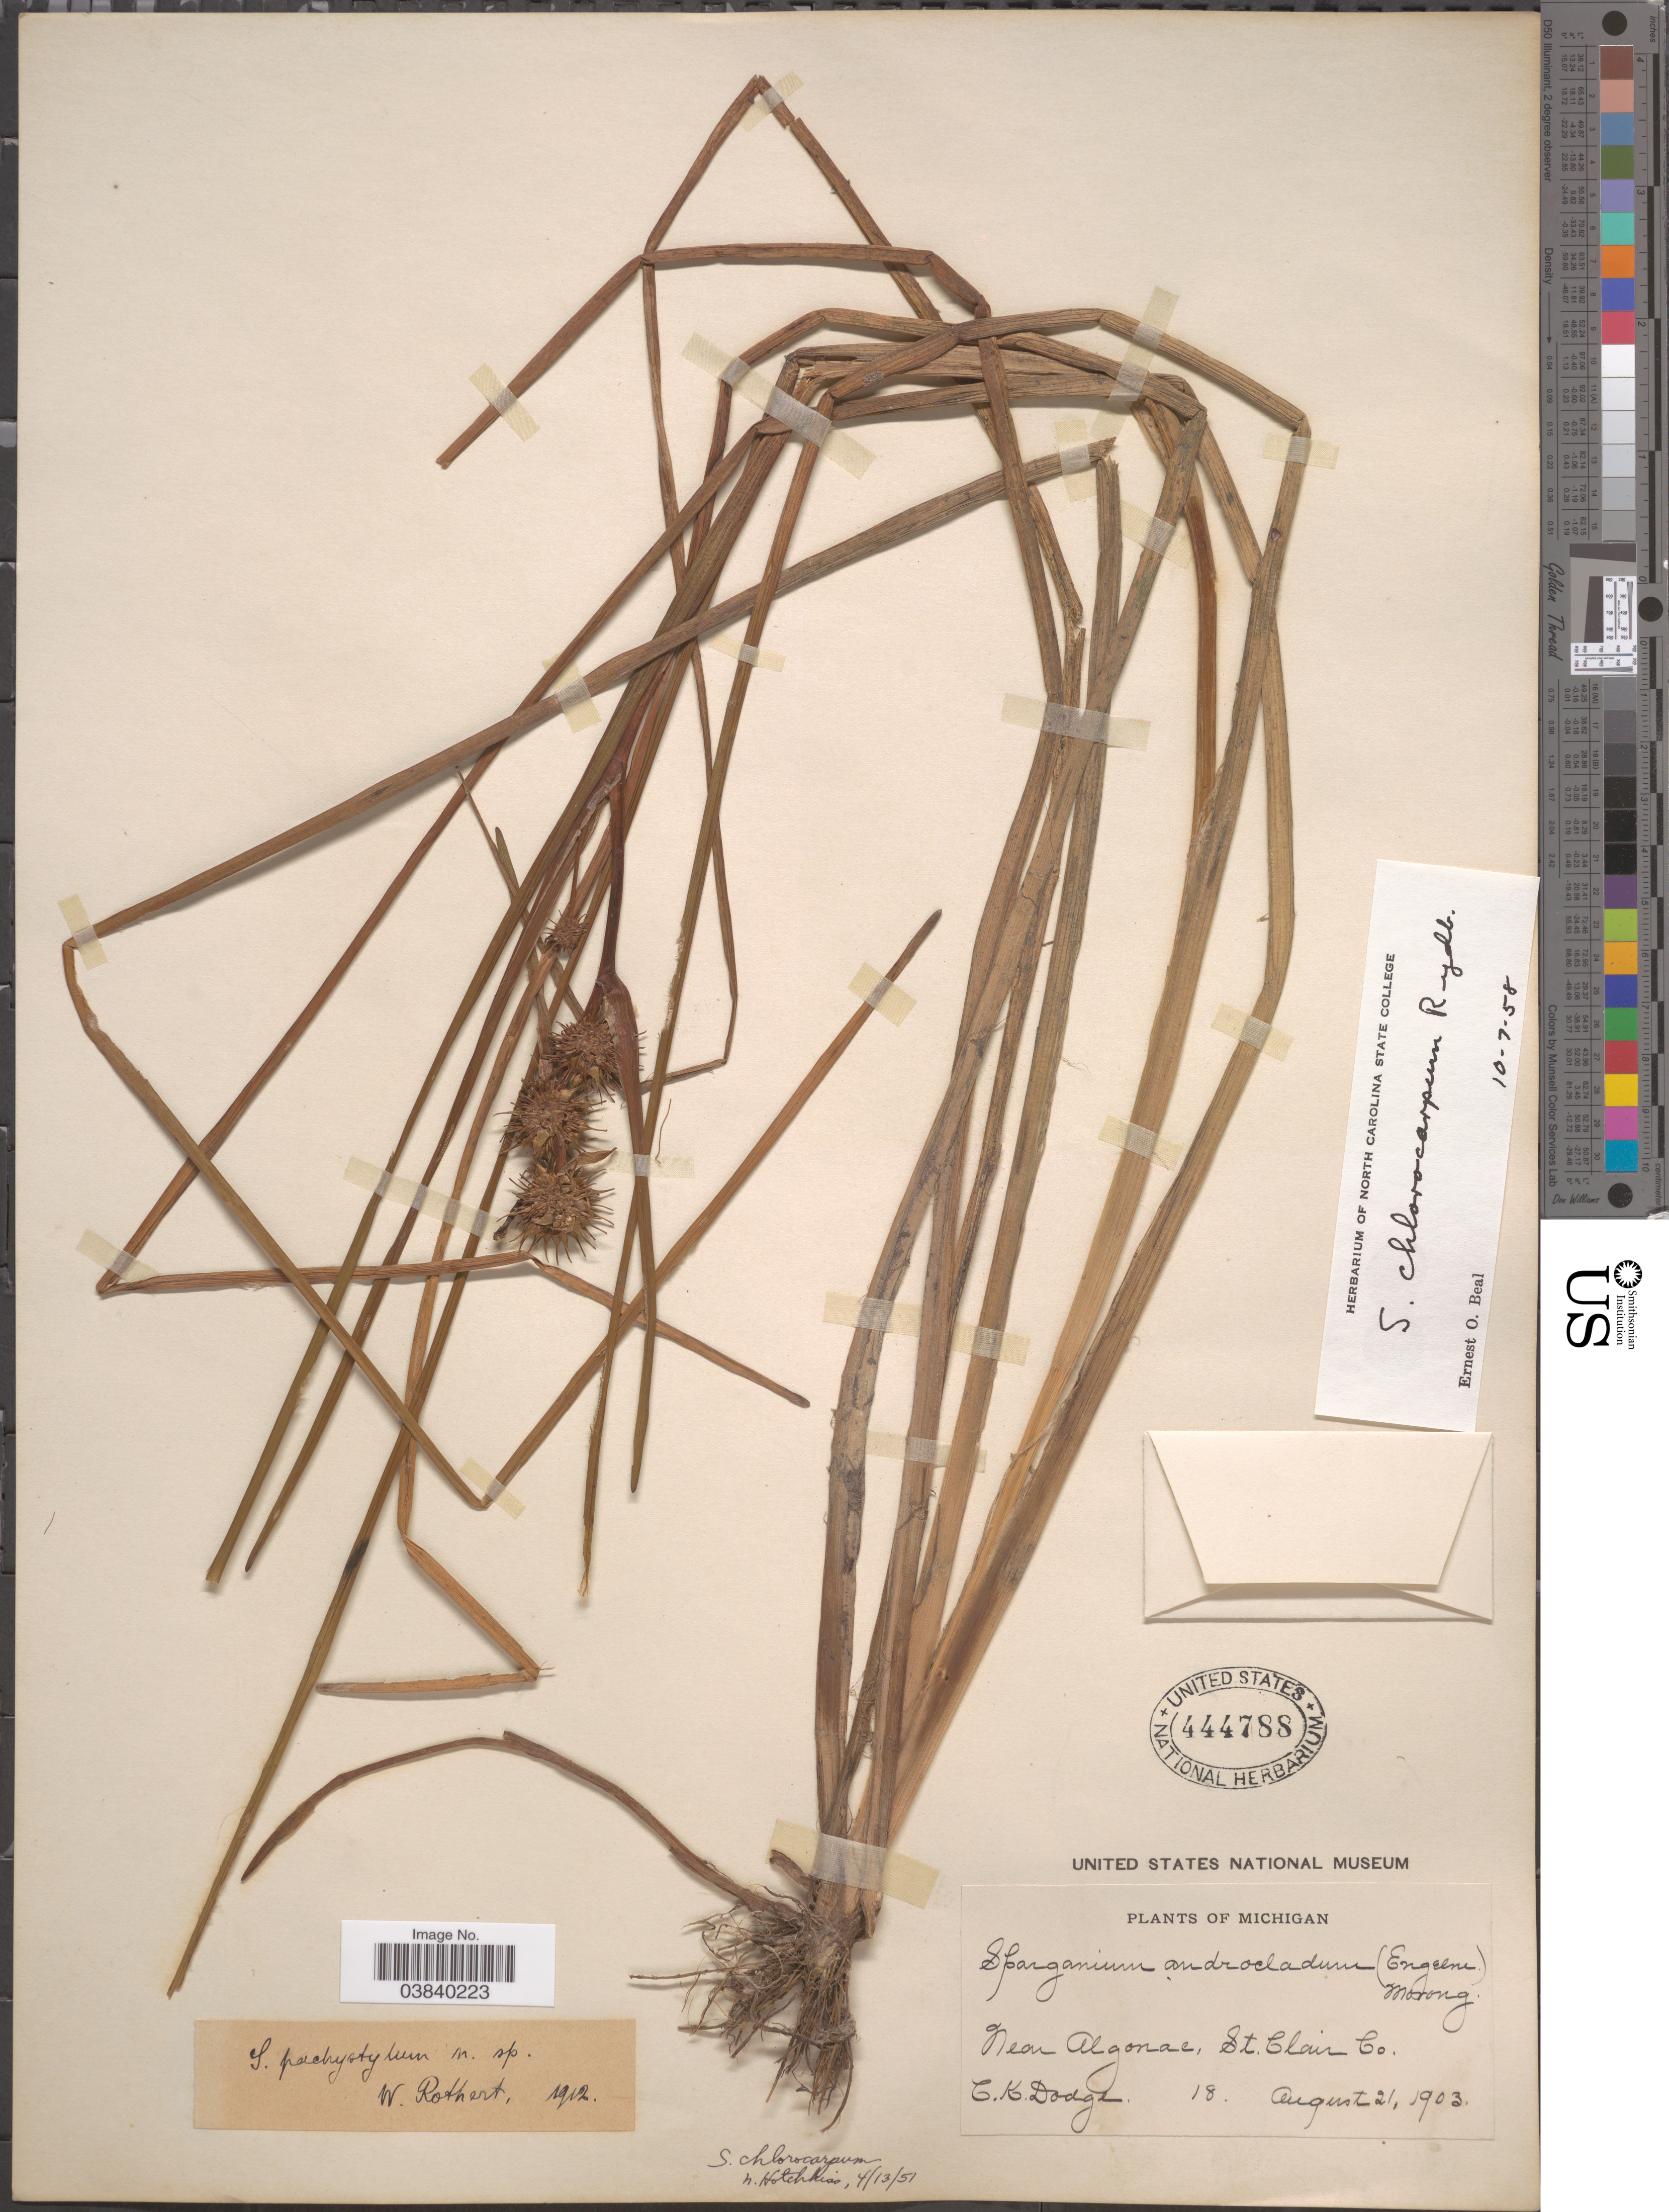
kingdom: Plantae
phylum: Tracheophyta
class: Liliopsida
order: Poales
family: Typhaceae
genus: Sparganium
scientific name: Sparganium chlorocarpum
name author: Rydb.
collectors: C. Dodge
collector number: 18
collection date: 1903-08-21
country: United States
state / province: Michigan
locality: Near Algonae, St. Clair Co.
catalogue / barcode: US 444788